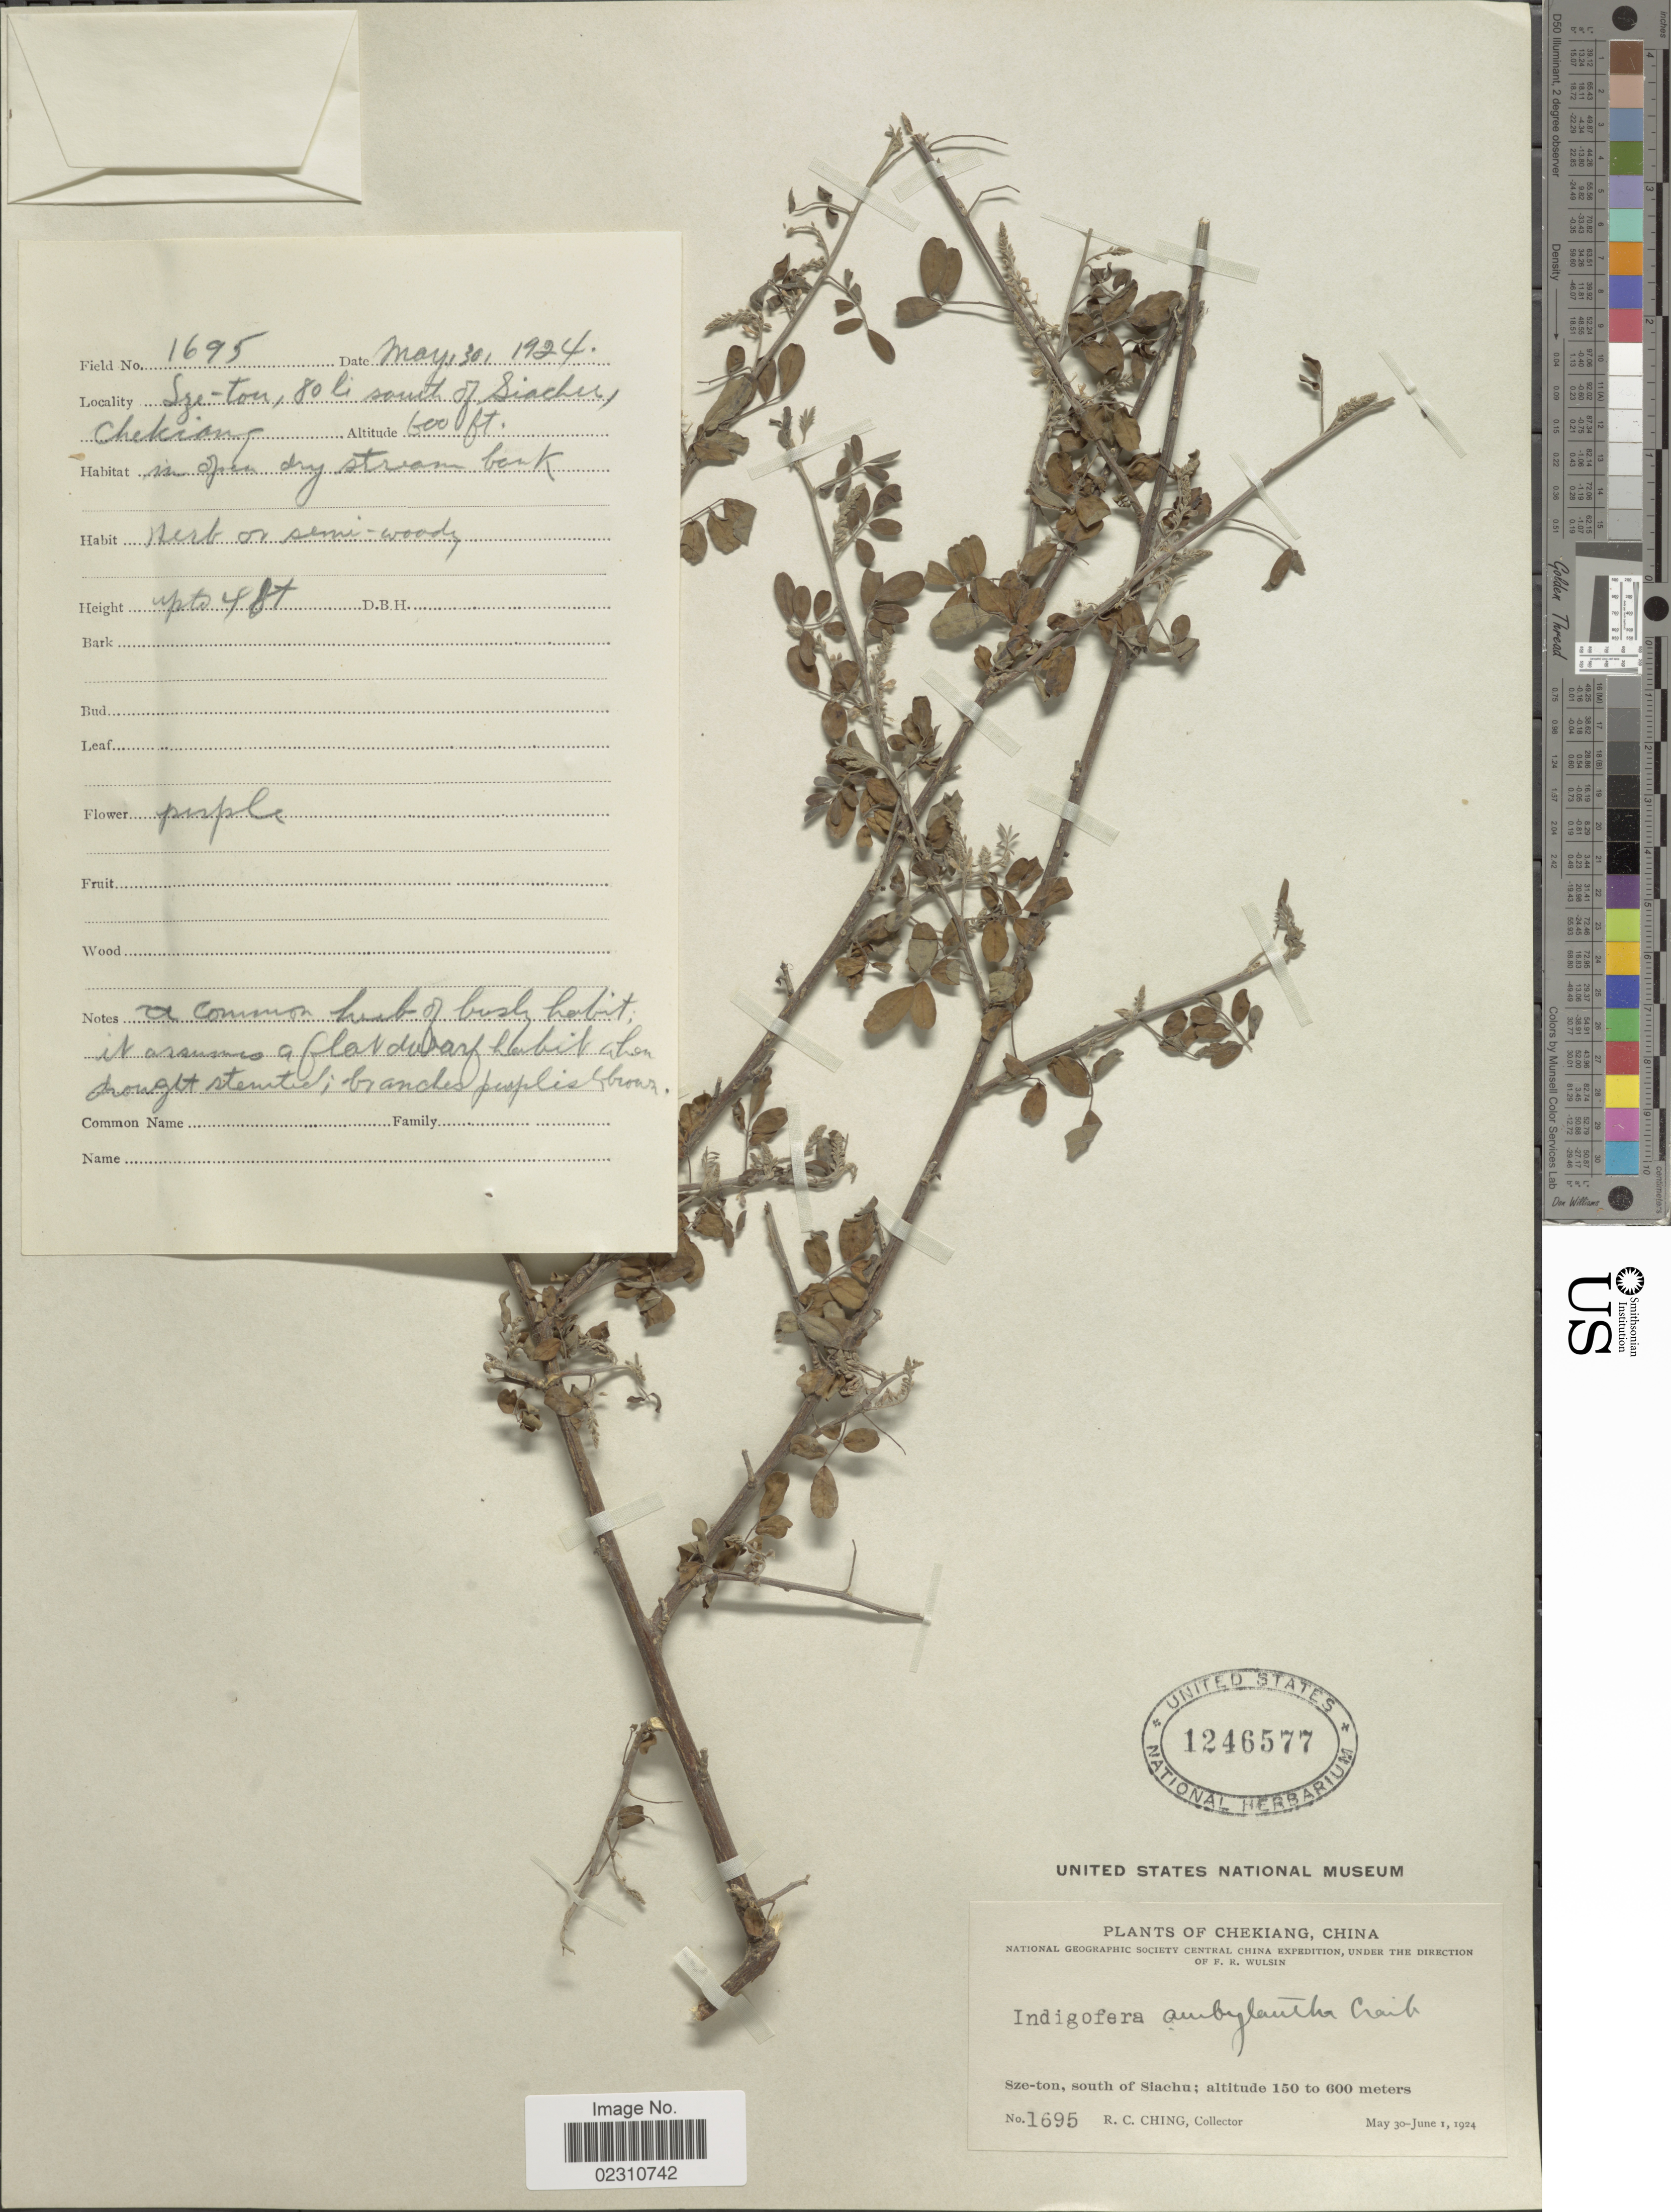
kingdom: Plantae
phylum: Tracheophyta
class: Magnoliopsida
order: Fabales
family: Fabaceae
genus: Indigofera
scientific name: Indigofera amblyantha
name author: Craib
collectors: R. C. Ching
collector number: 1695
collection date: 1924-05-30/1924-06-01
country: China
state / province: Zhejiang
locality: Chekiang, China. Sze-ton, south of Siachu.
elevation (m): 150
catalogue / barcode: US 1246577